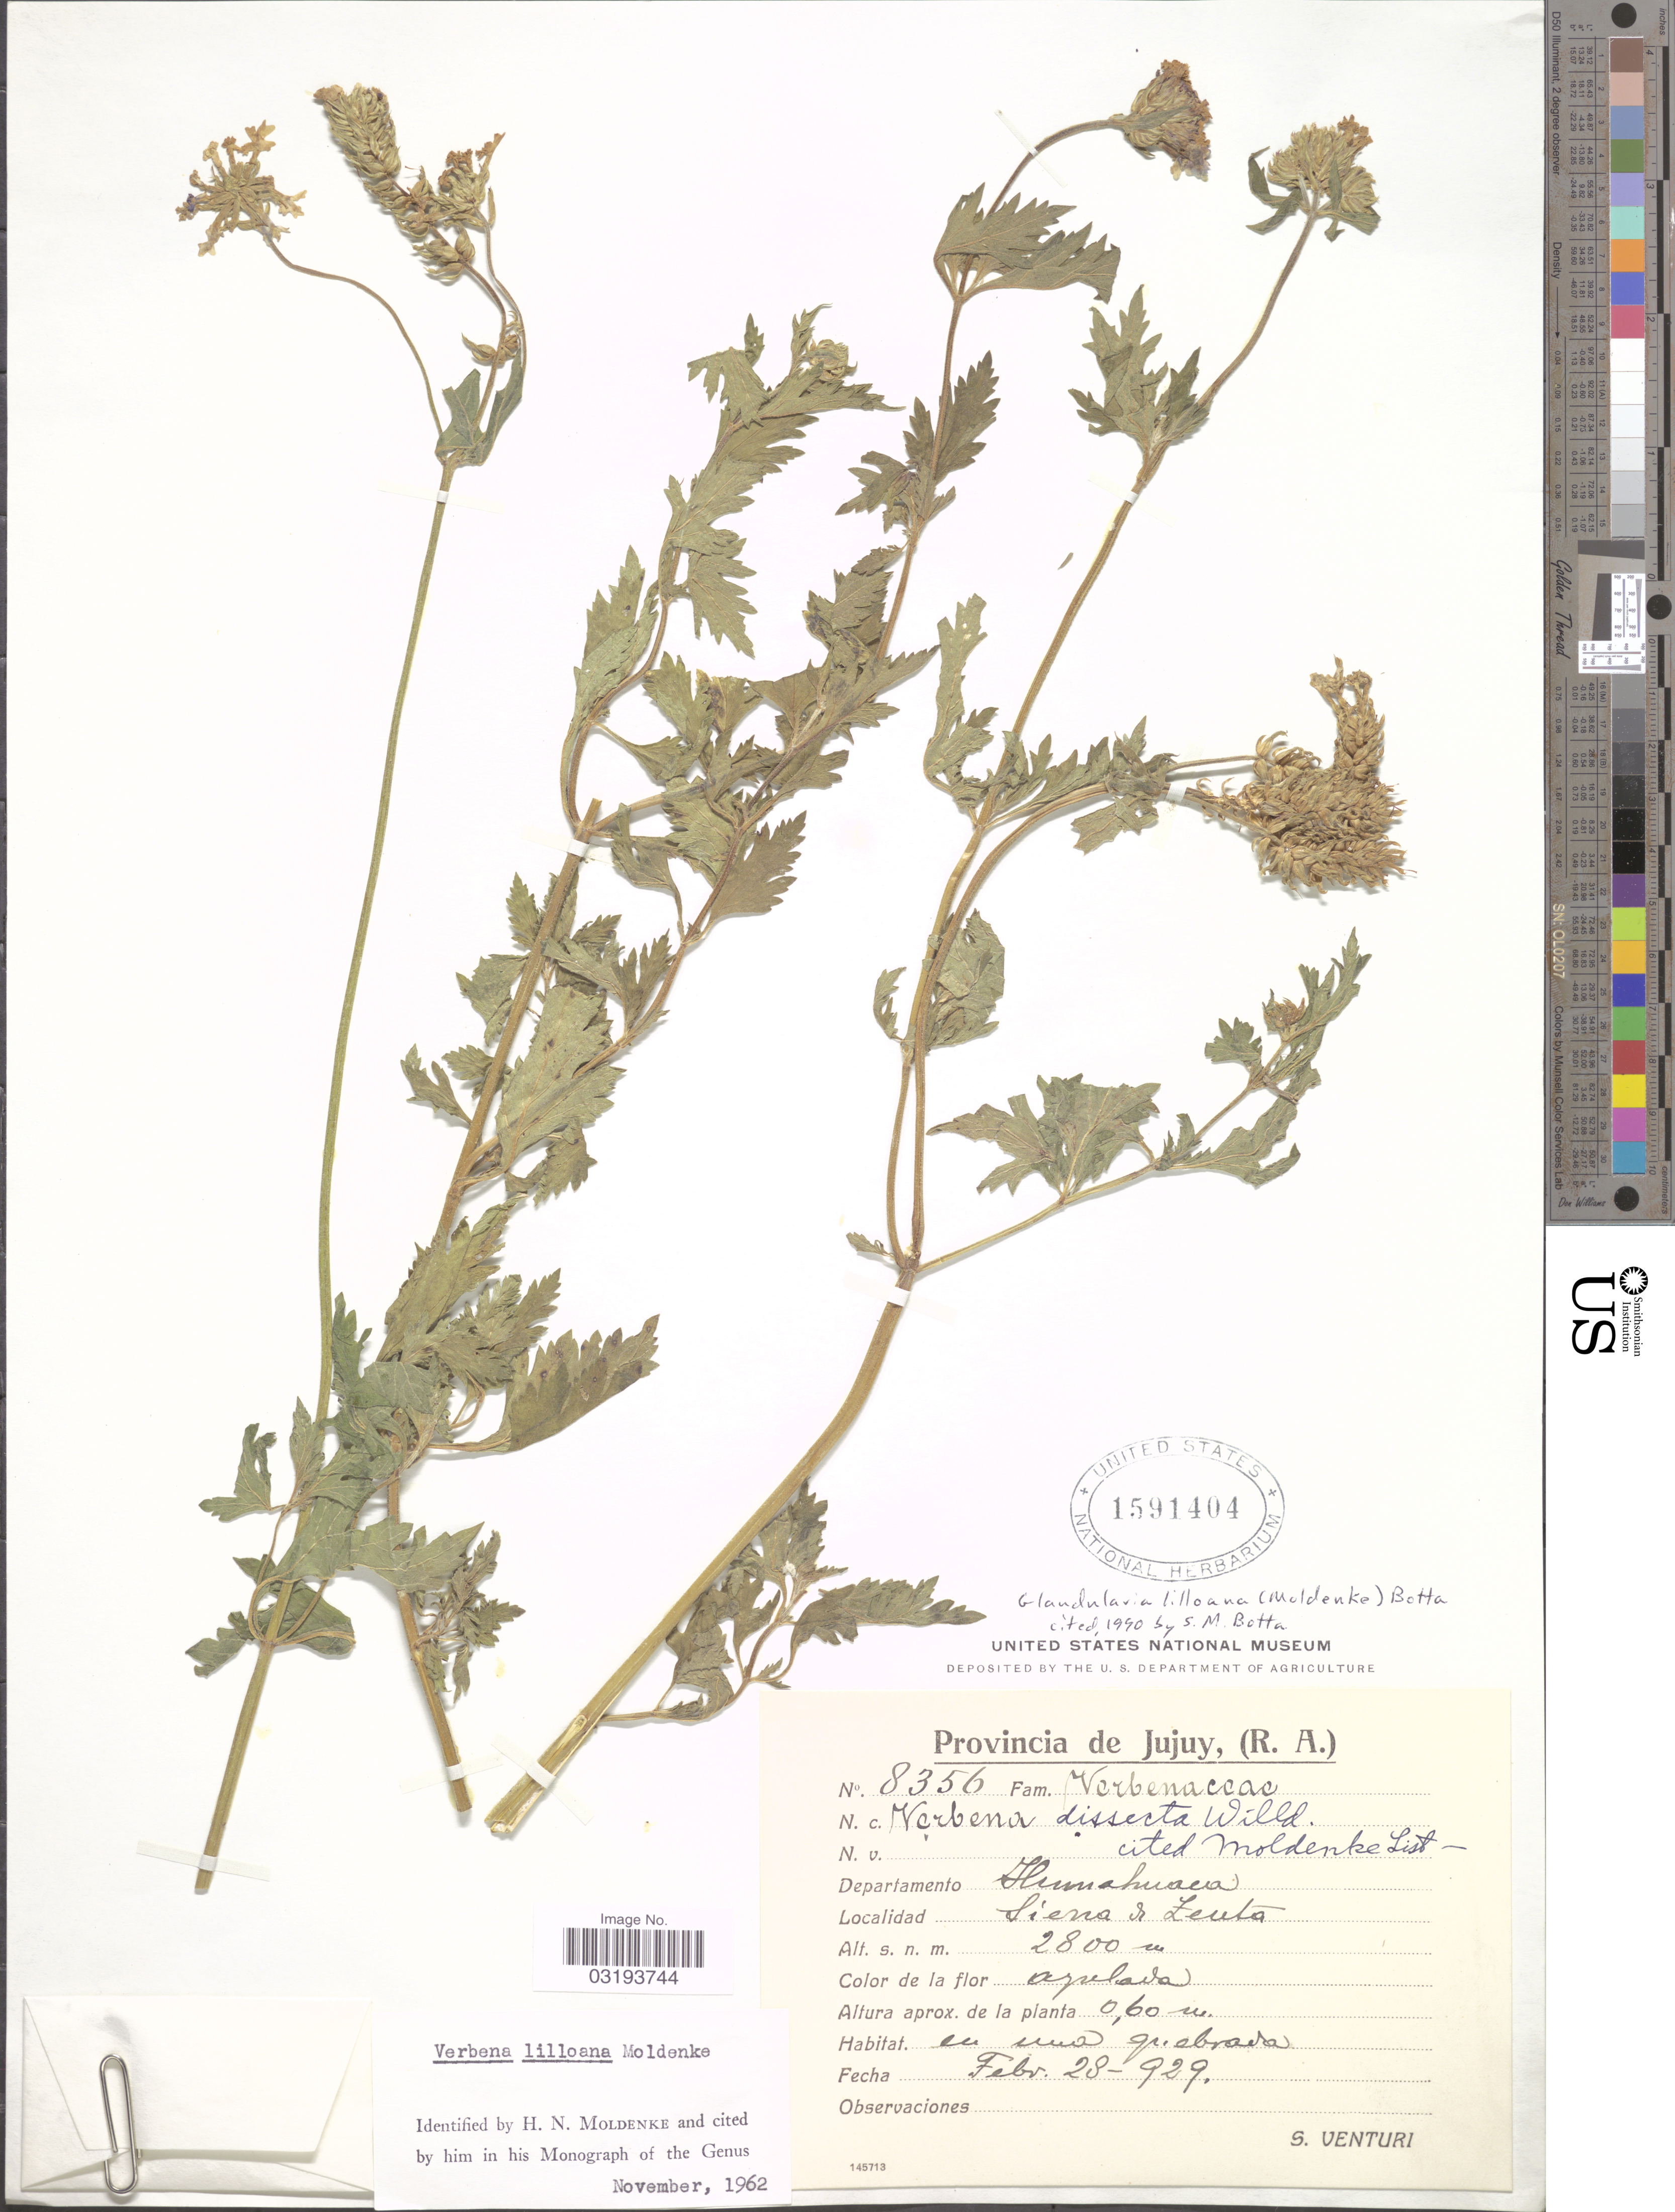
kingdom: Plantae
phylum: Tracheophyta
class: Magnoliopsida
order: Lamiales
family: Verbenaceae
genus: Verbena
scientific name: Verbena lilloana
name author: Moldenke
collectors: S. Venturi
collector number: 8356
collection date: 1929-02-28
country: Argentina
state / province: Jujuy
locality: Departamento Humahuaca, Sierra de Zenta.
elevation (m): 2800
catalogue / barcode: US 1591404